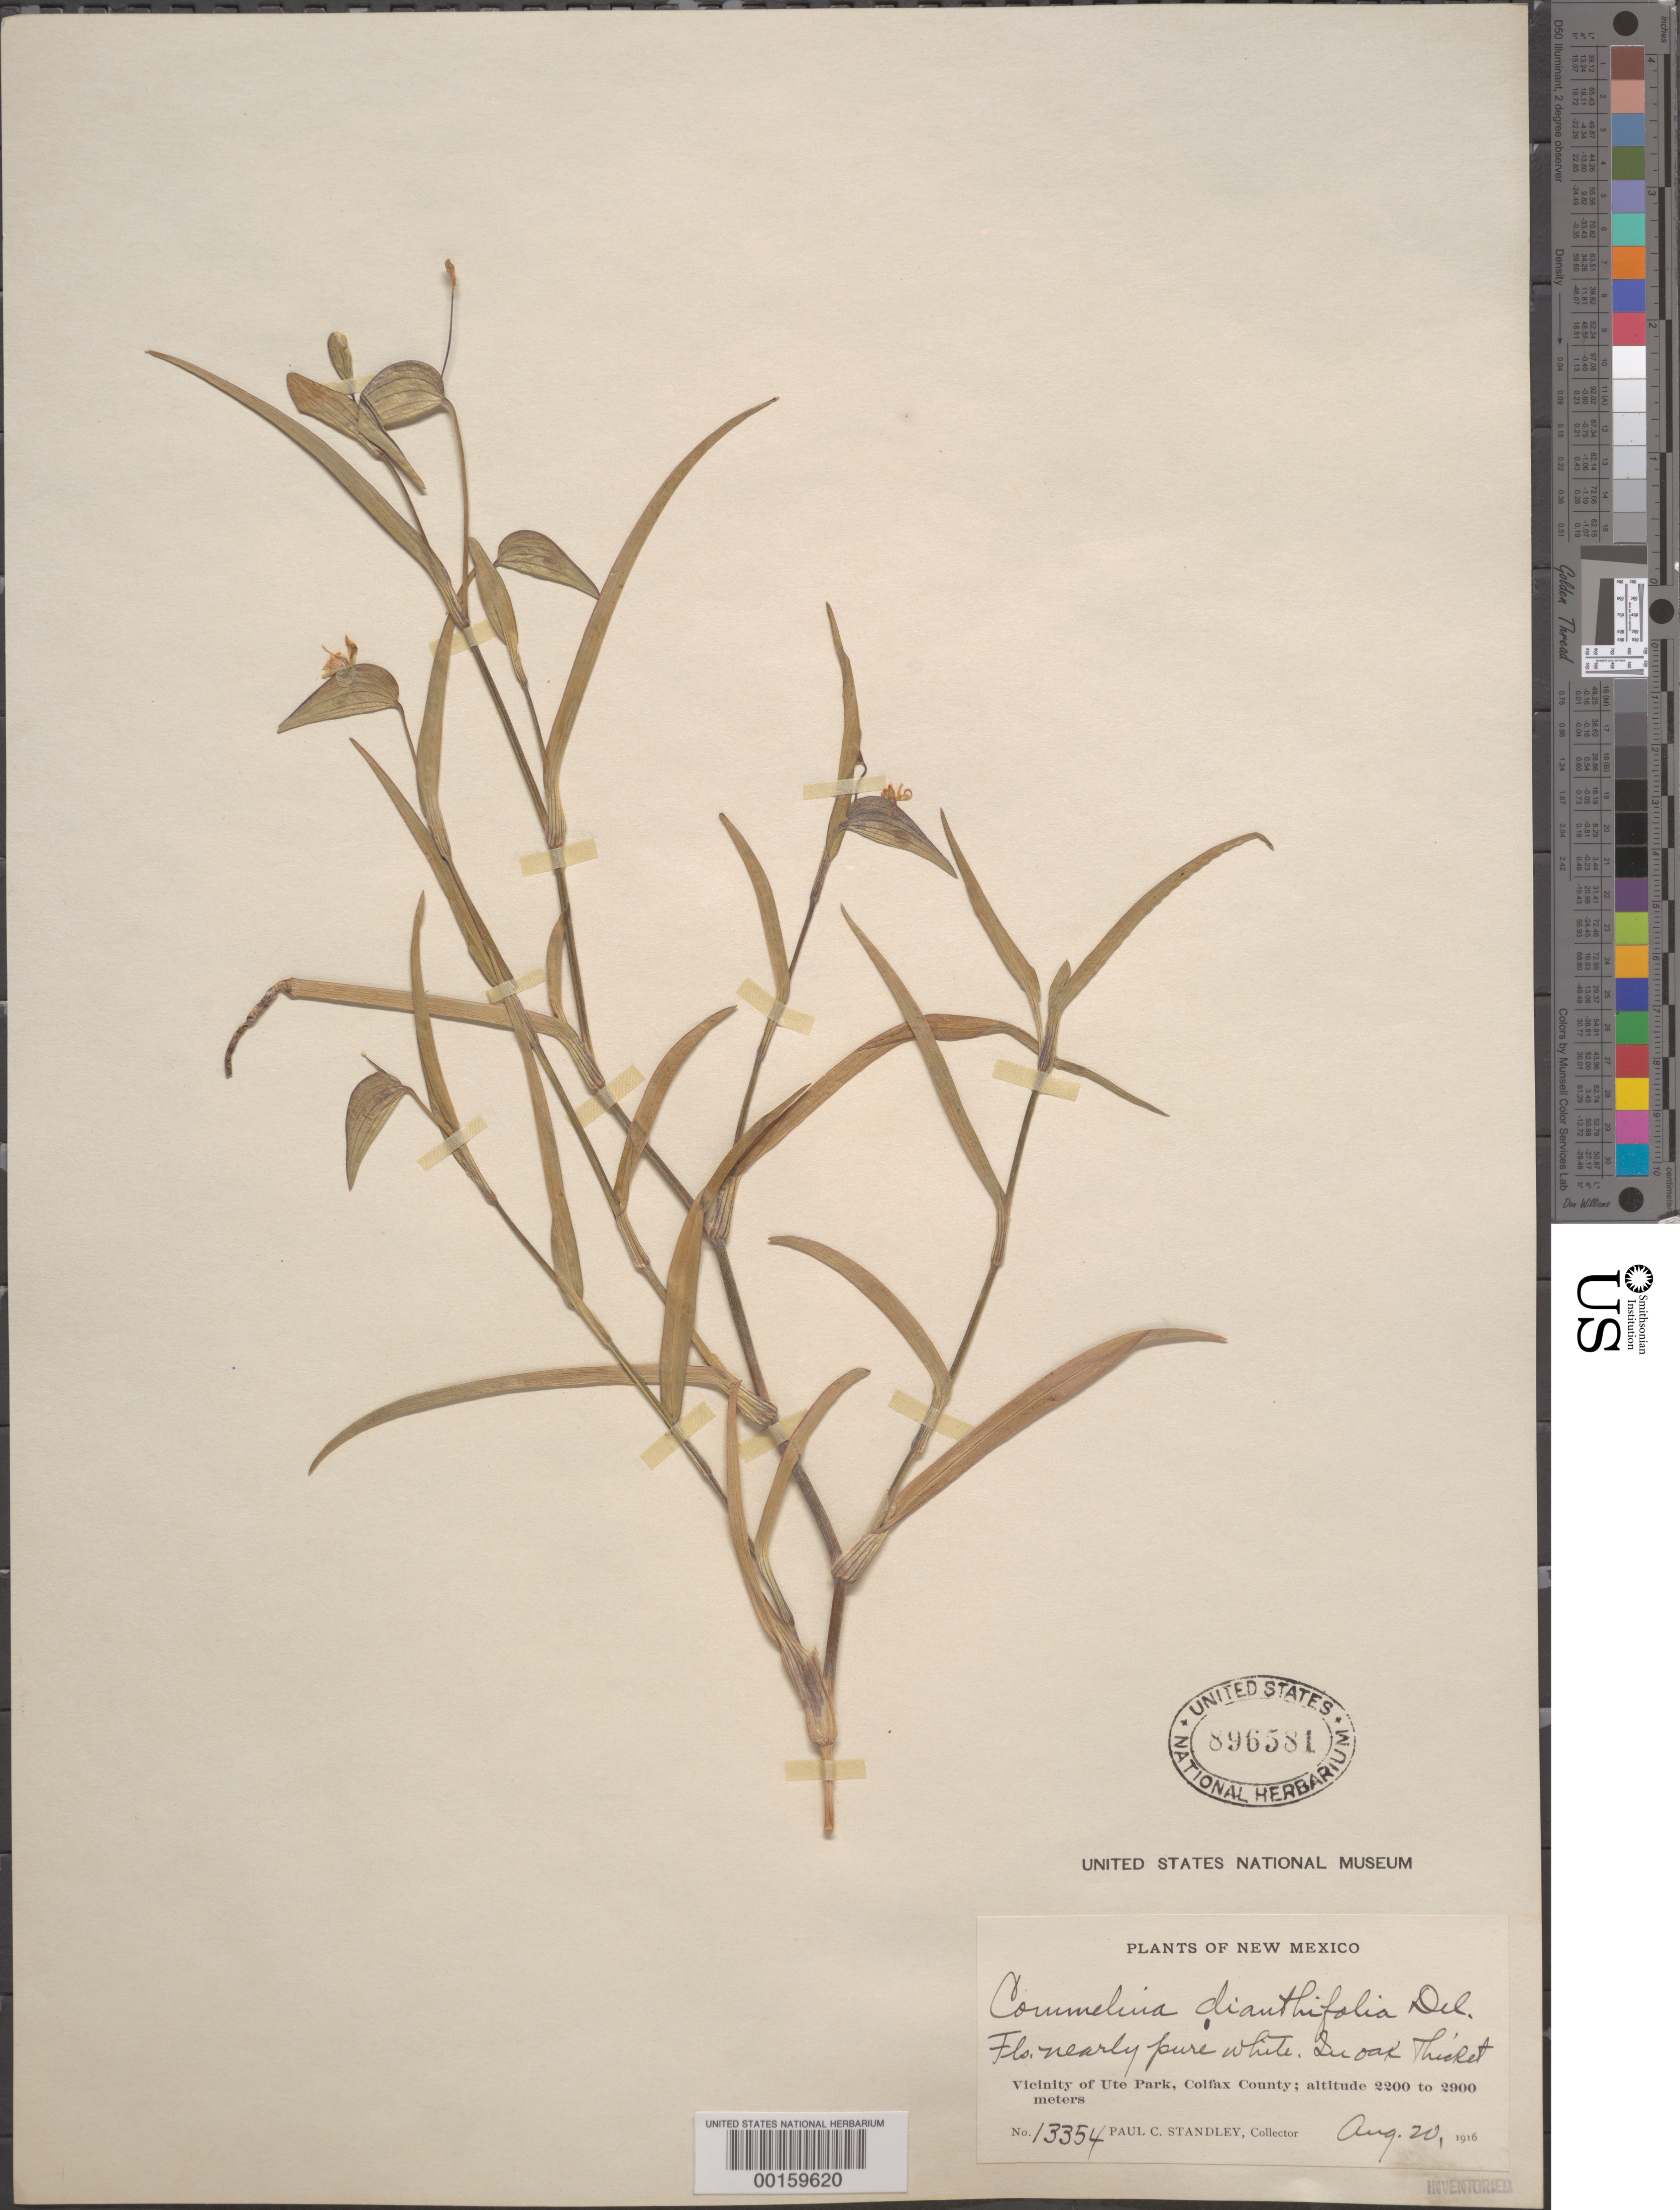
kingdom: Plantae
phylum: Tracheophyta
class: Liliopsida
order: Commelinales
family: Commelinaceae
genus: Commelina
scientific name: Commelina dianthifolia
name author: Redouté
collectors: P. C. Standley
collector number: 13354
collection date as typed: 20 Aug 1916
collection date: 1916-08-20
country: United States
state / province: New Mexico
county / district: Colfax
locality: Ute park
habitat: Oak thicket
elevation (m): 2200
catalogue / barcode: US 896581